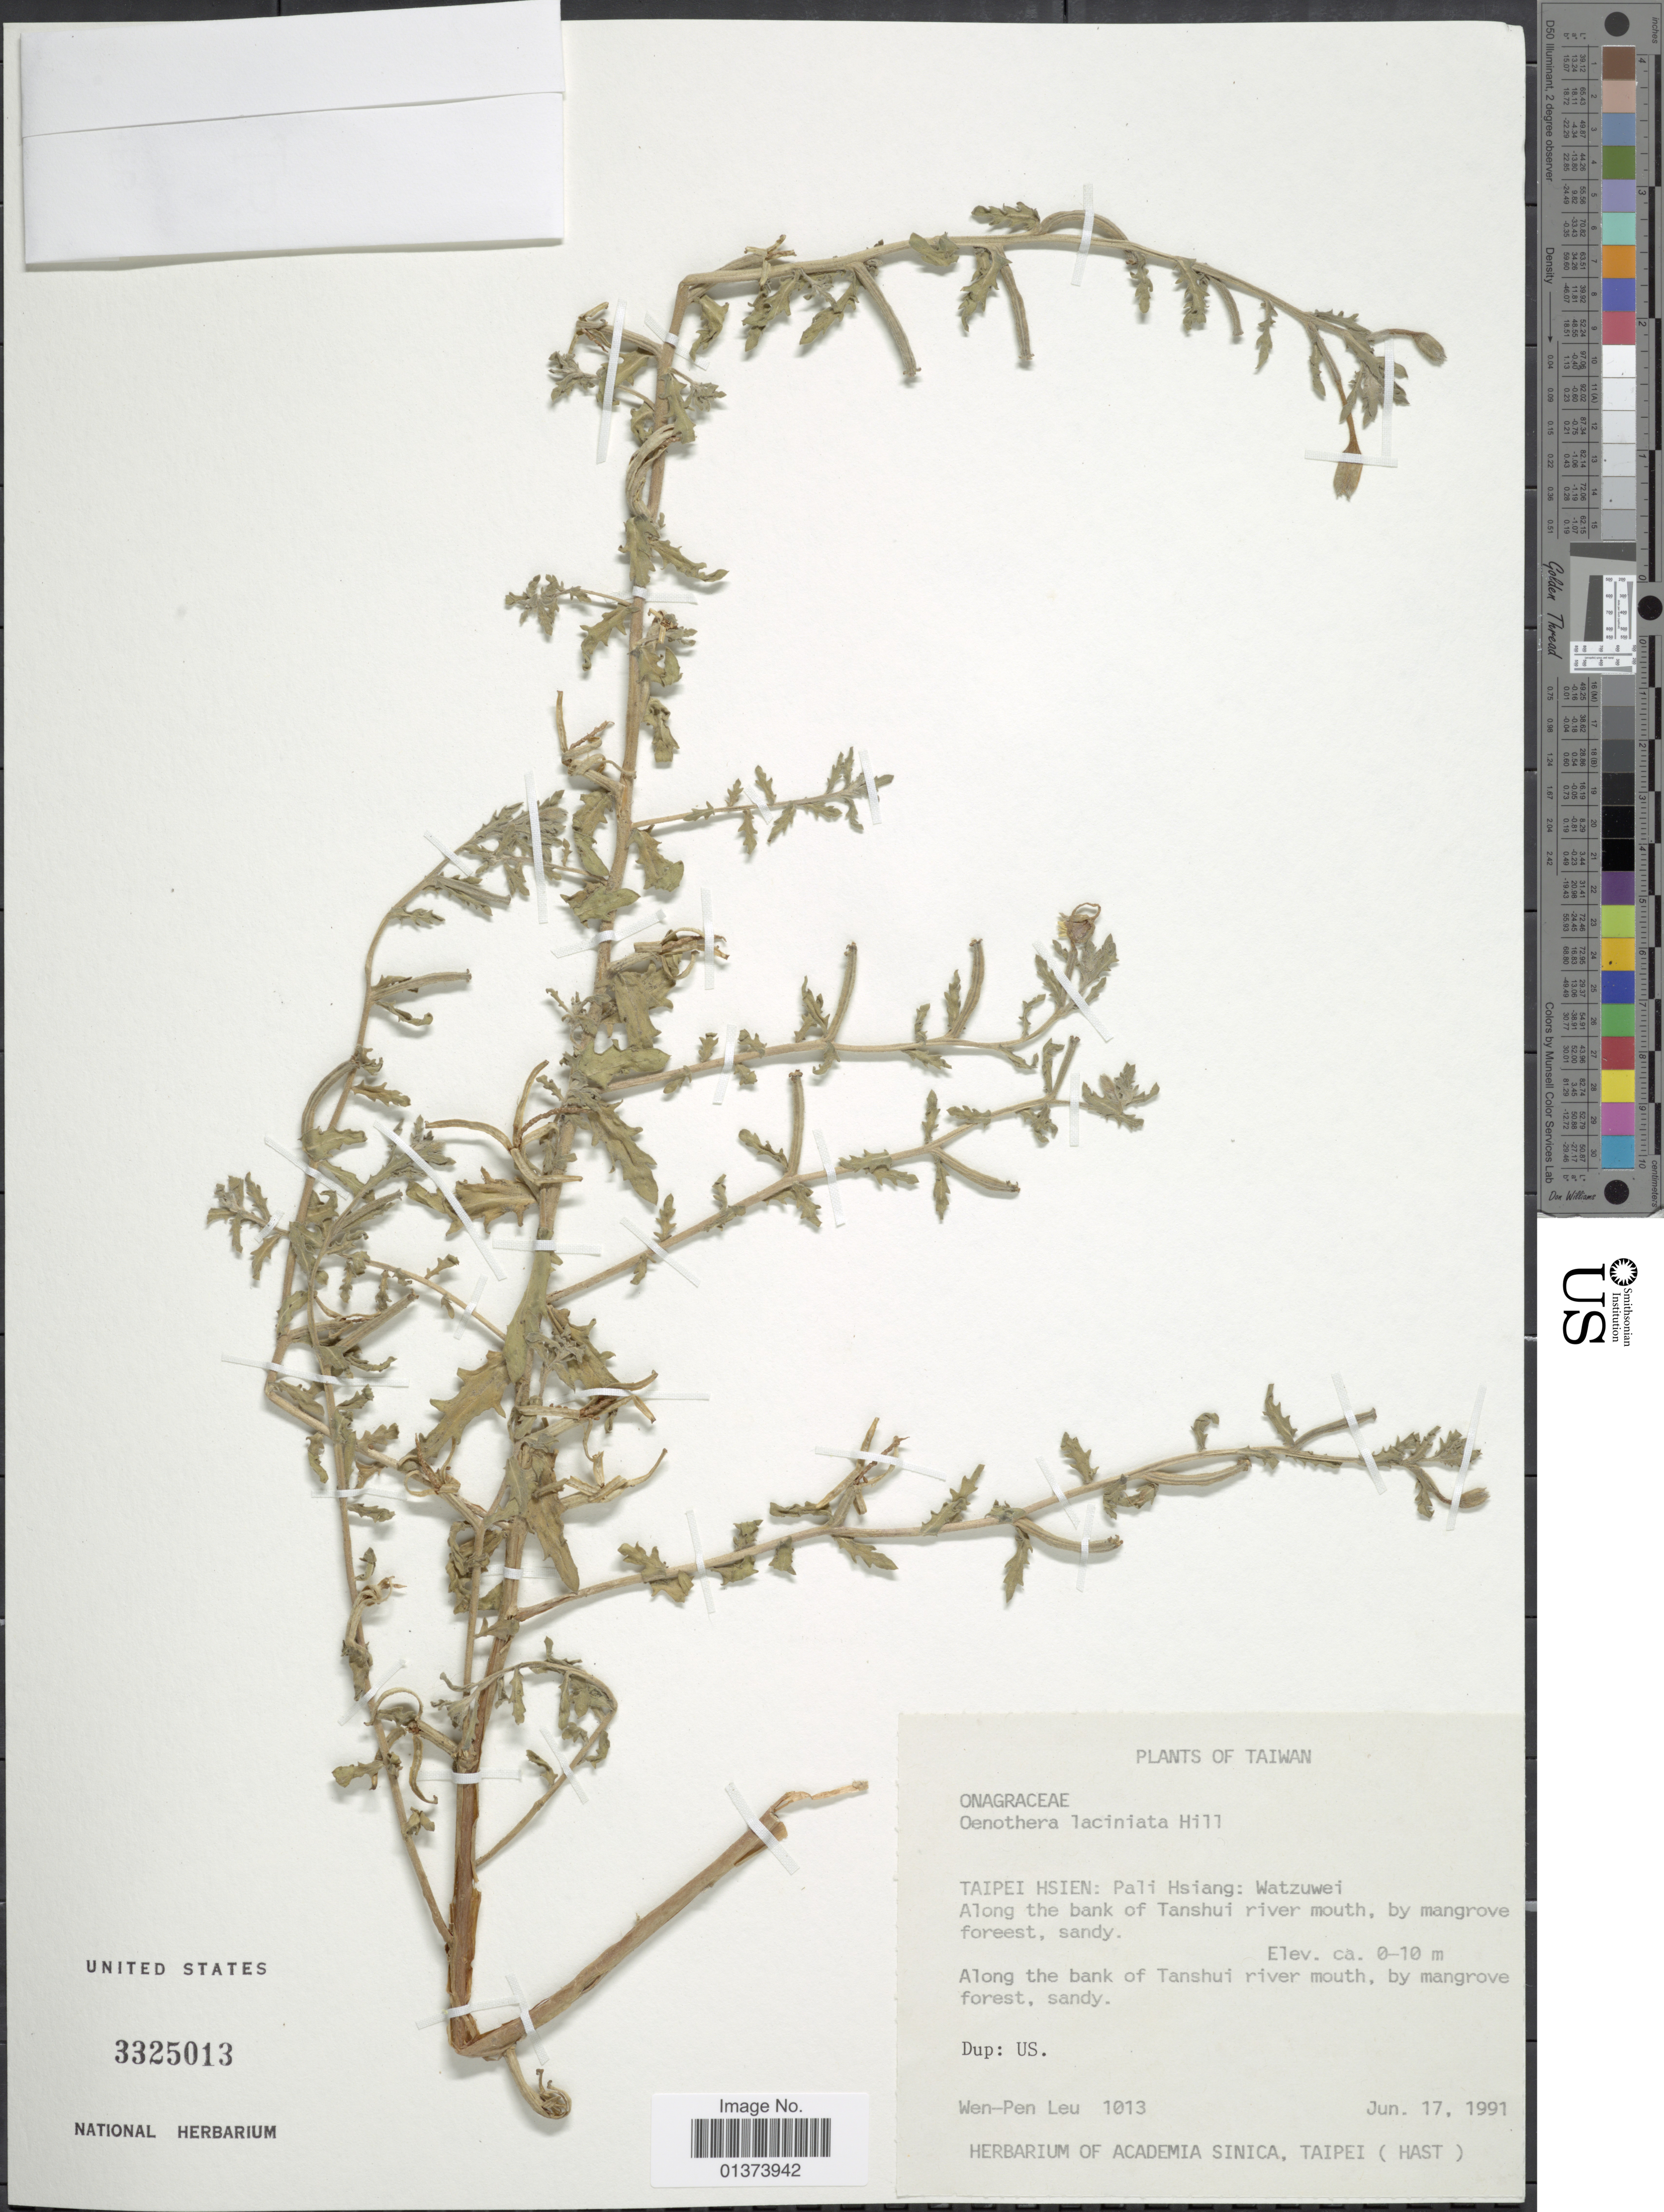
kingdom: Plantae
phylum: Tracheophyta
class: Magnoliopsida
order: Myrtales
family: Onagraceae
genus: Oenothera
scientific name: Oenothera laciniata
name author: Hill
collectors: W. Leu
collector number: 1013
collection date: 1991-06-17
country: Taiwan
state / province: Taipei City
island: Taiwan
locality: Taipei Hsien: Pali Hsiang: Watzuwei. Along the bank of Tanshui river mouth, by mangrove foreest, sandy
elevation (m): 0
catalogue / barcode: US 3325013